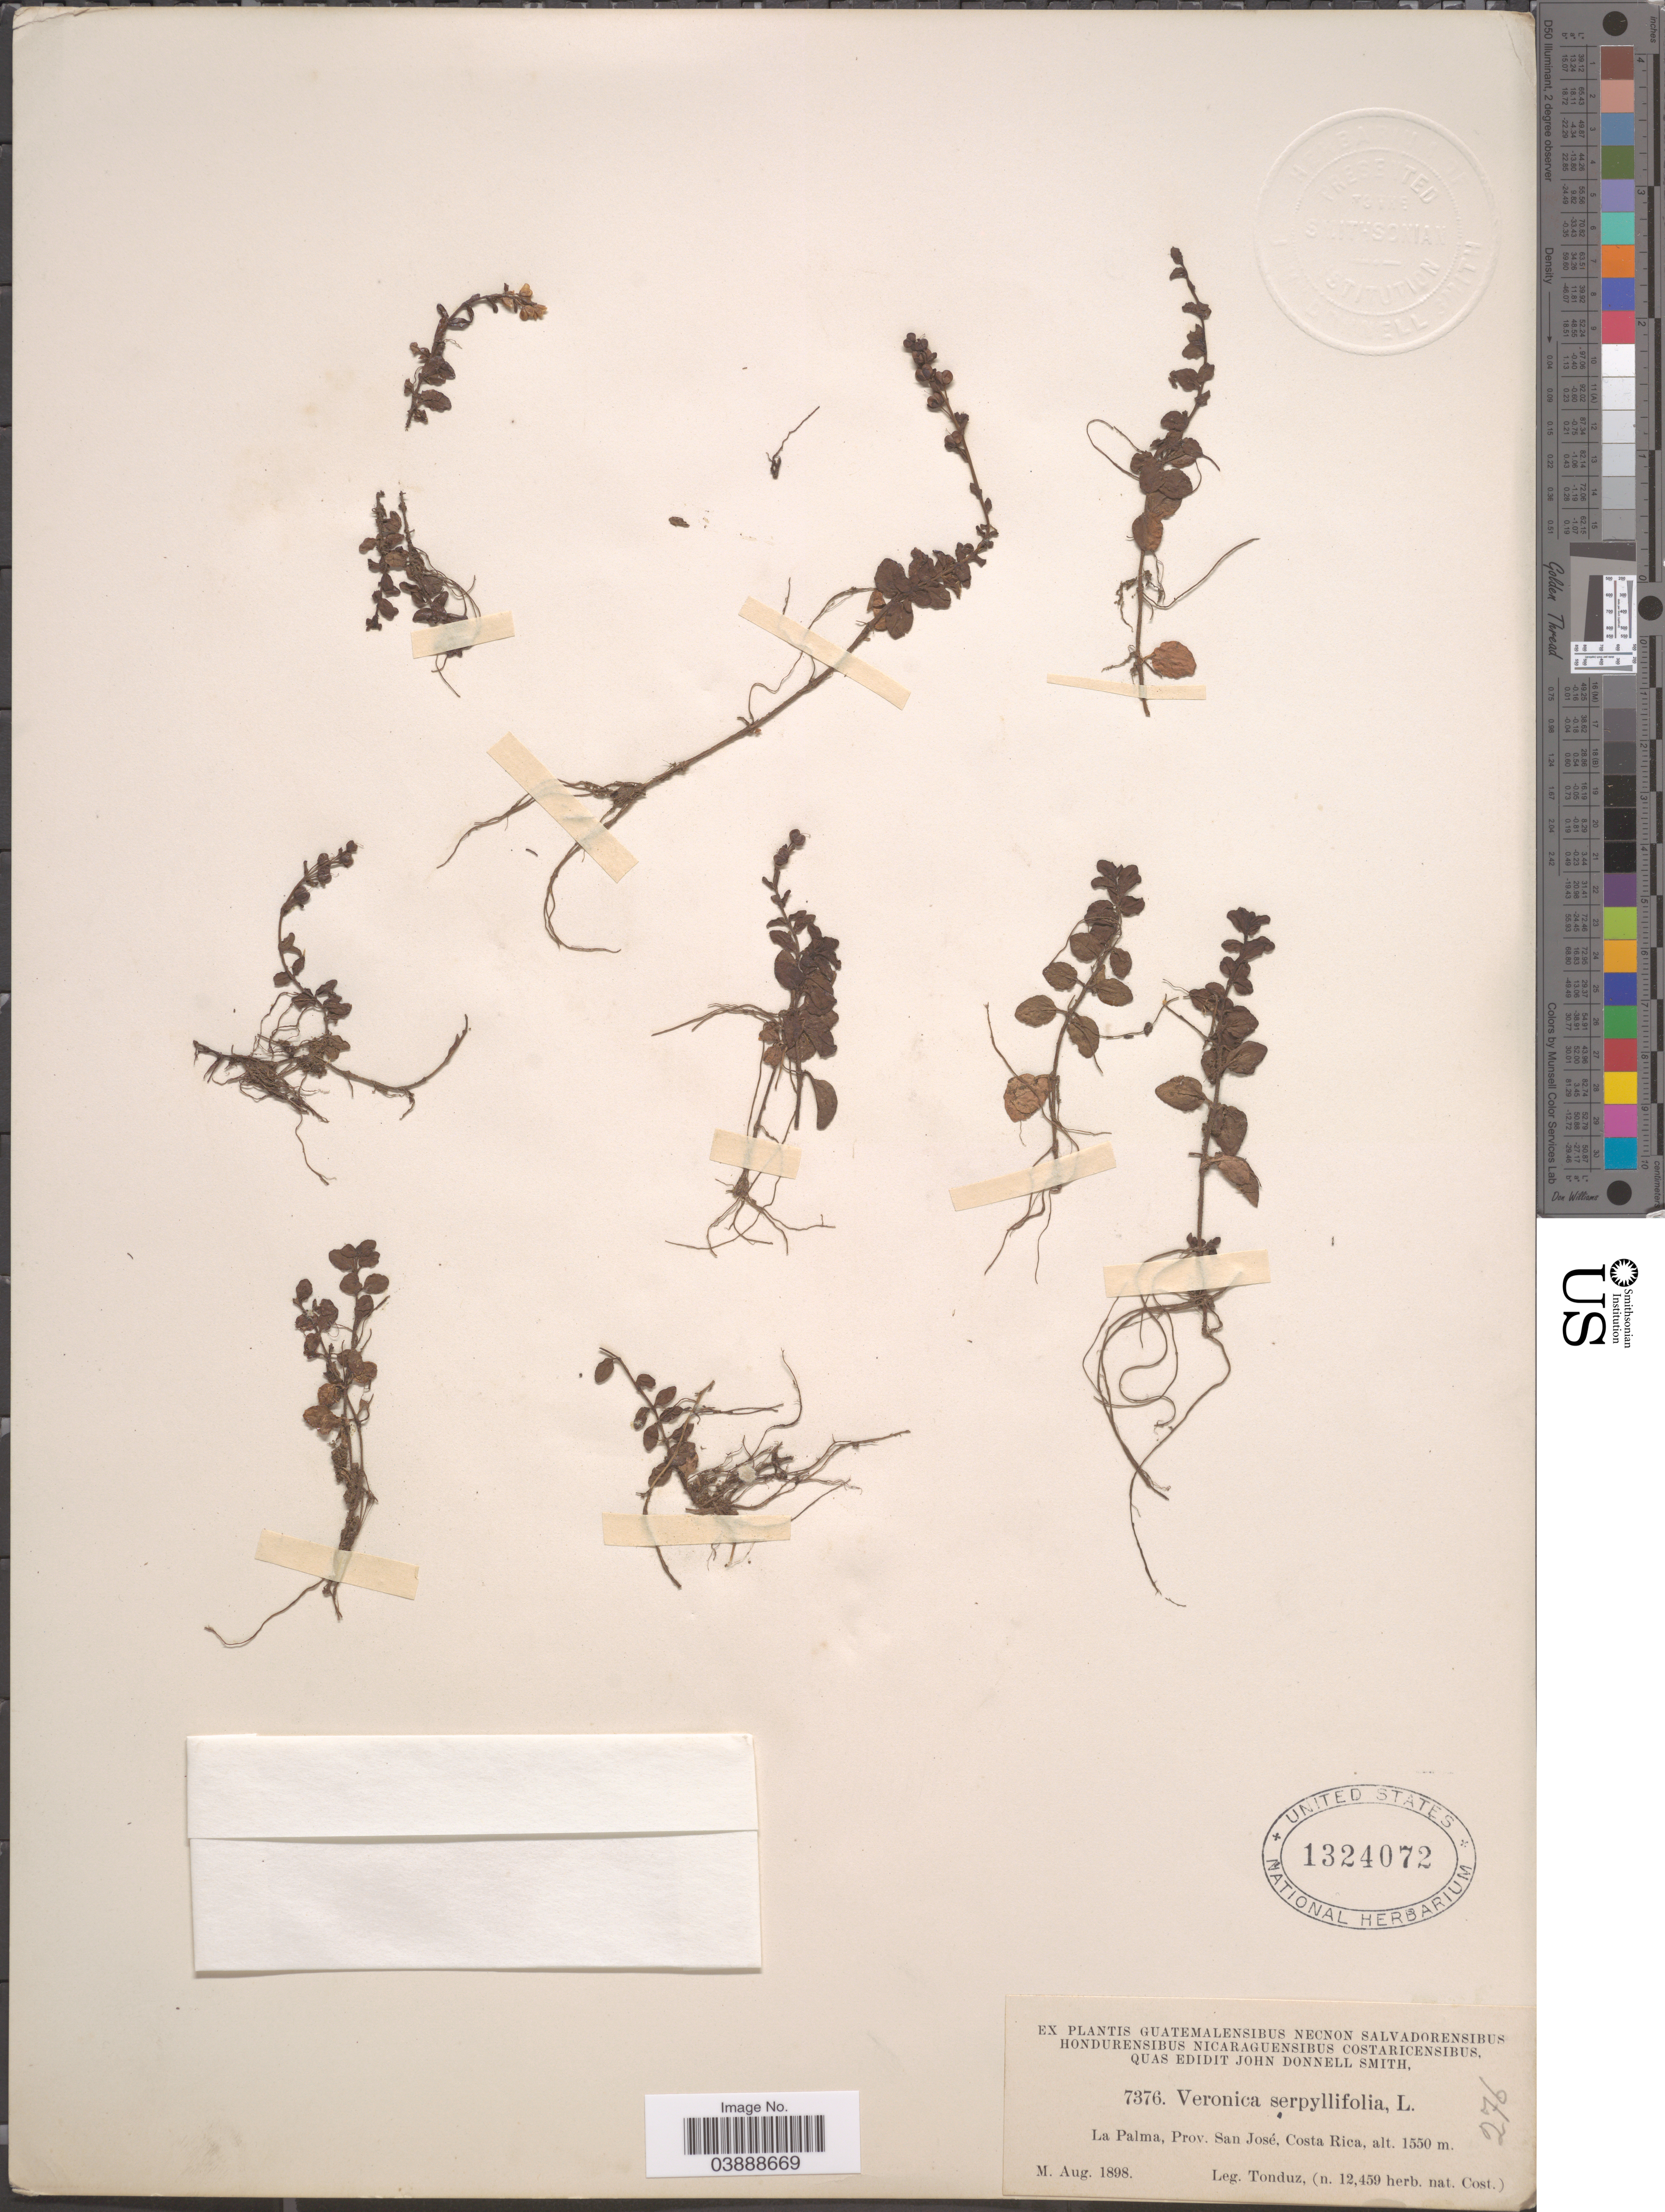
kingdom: Plantae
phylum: Tracheophyta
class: Magnoliopsida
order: Lamiales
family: Plantaginaceae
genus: Veronica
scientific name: Veronica serpyllifolia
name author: L.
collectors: Tonduz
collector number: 7376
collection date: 1898-08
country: Costa Rica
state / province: San José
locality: La Palma.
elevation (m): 1550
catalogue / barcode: US 1324072